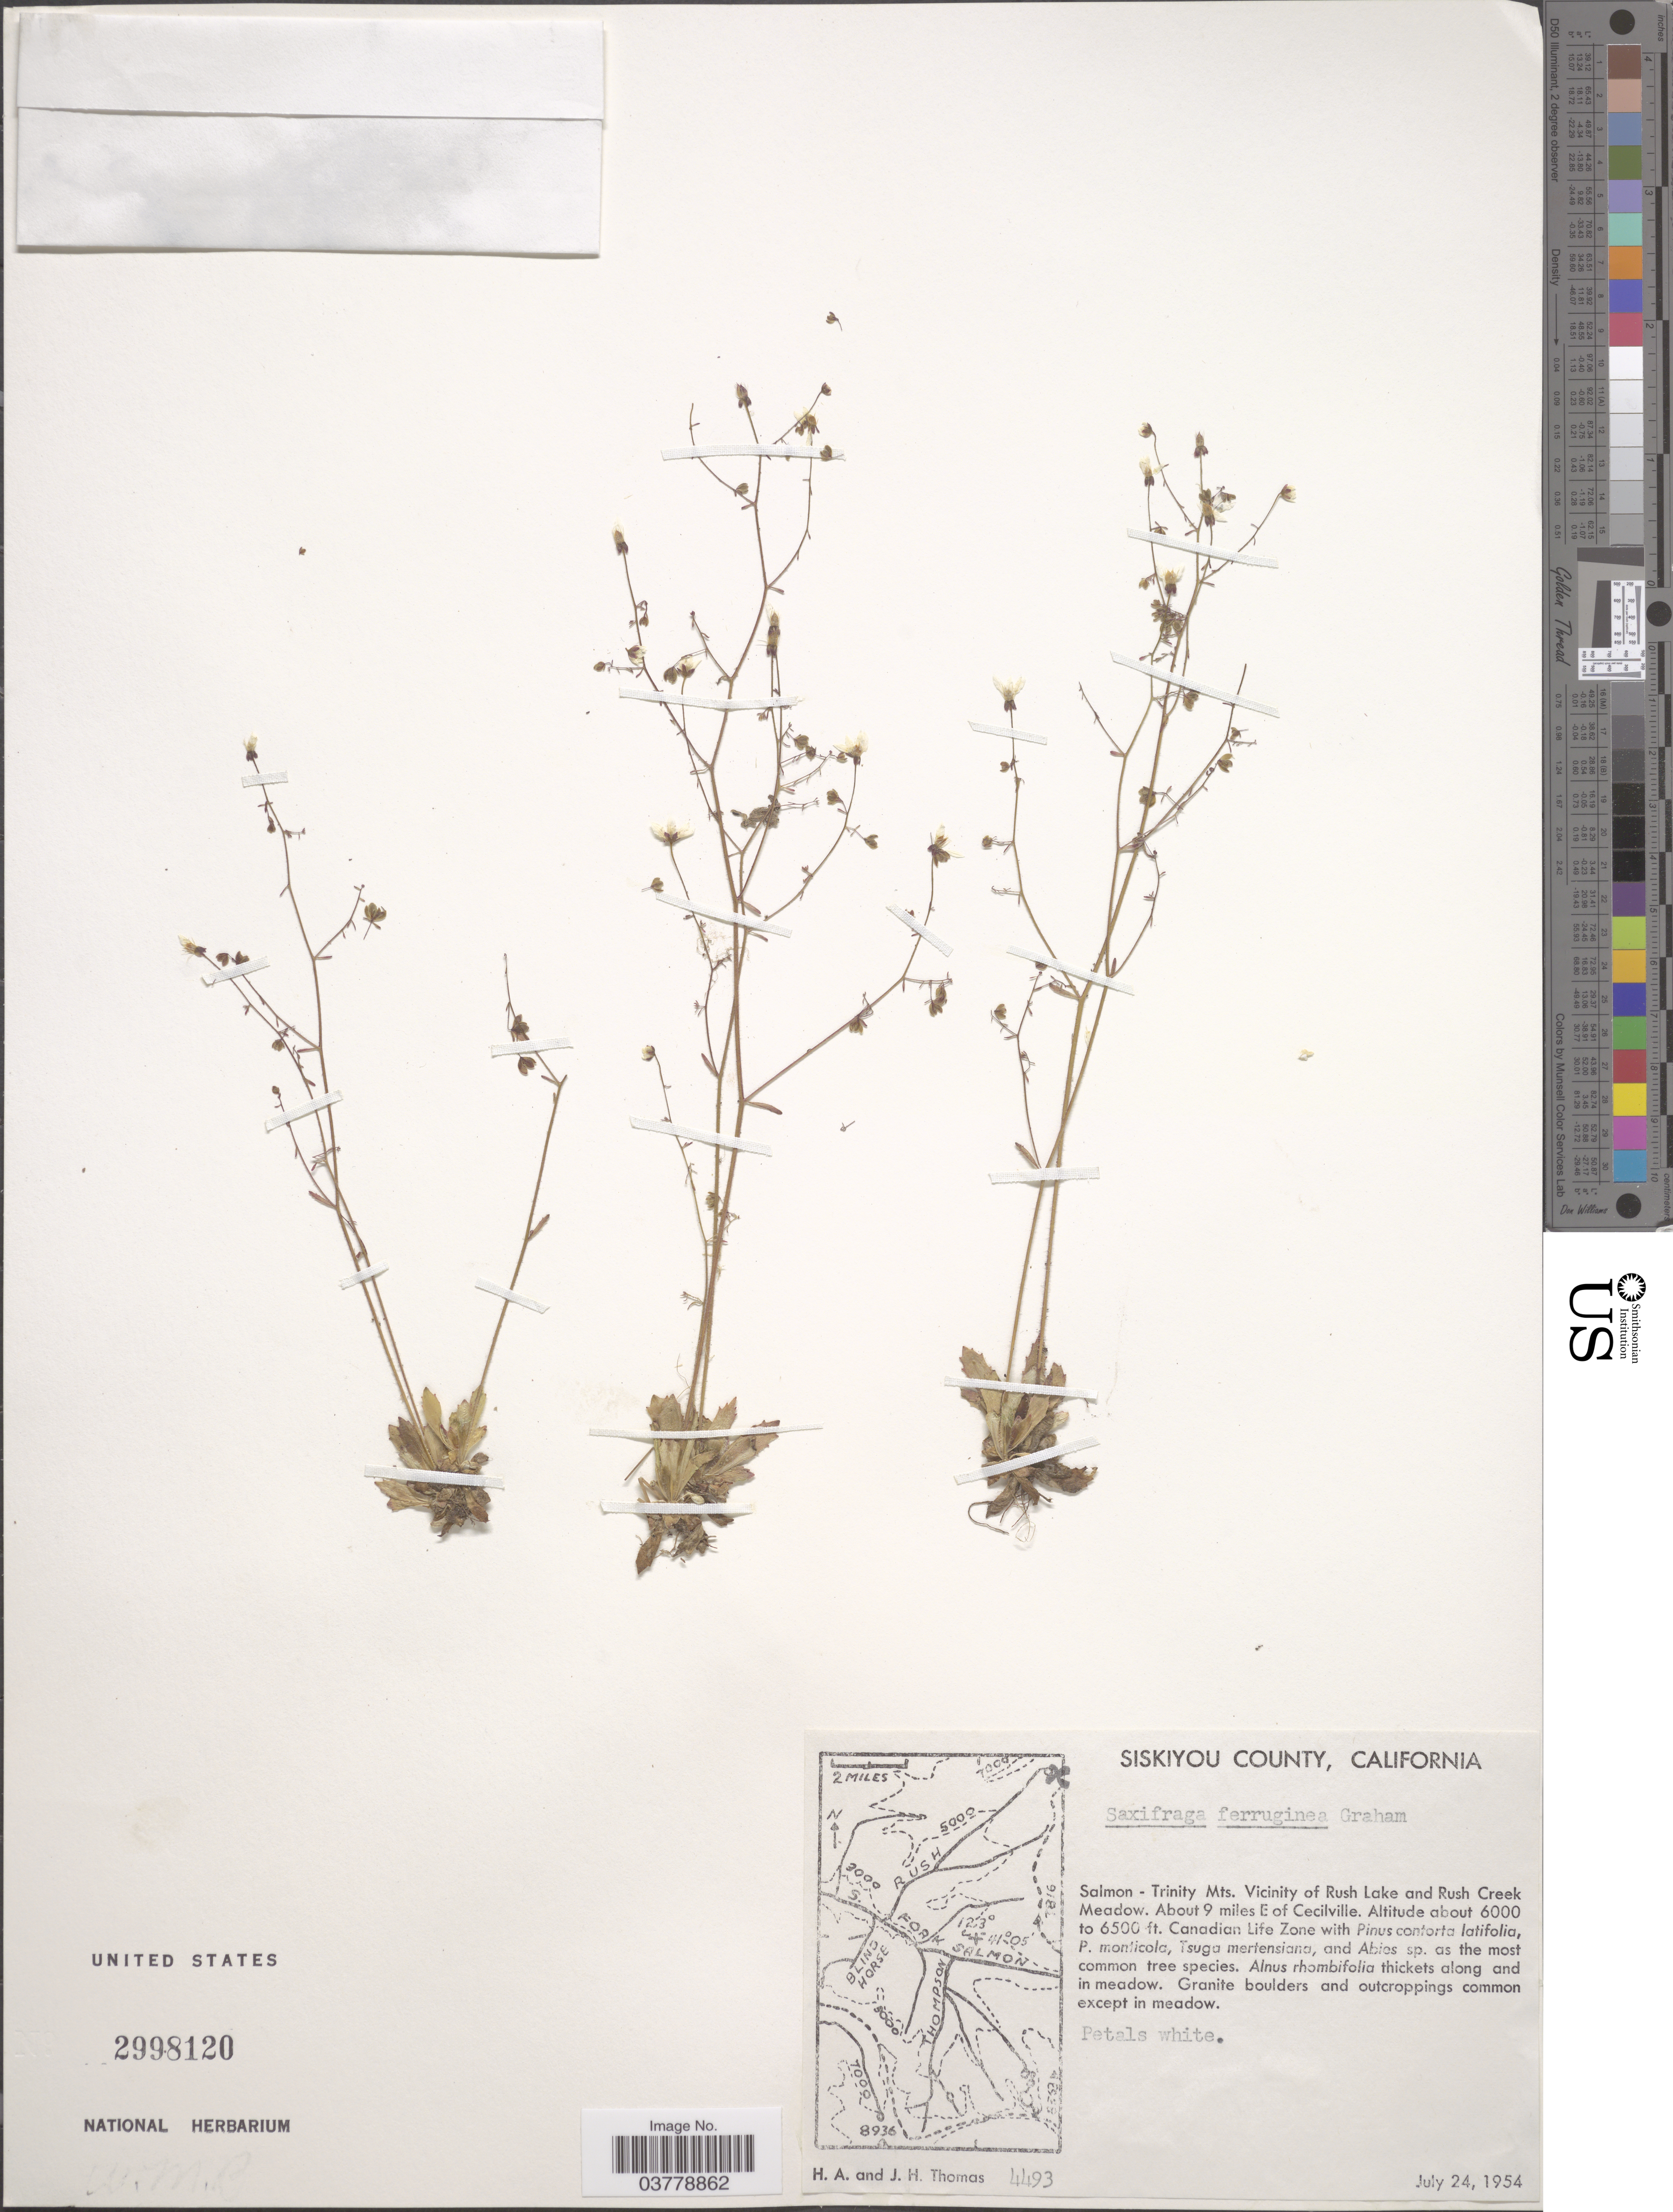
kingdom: Plantae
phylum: Tracheophyta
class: Magnoliopsida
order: Saxifragales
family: Saxifragaceae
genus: Micranthes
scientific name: Micranthes ferruginea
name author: (Graham) Brouillet & Gornall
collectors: H. Thomas & J. H. Thomas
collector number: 4493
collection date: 1954-07-24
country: United States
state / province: California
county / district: Siskiyou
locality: Siskiyou County. Salmon - Trinity Mts. Vicinity of Rush Lake and Rush Creek Meadow. About 9 miles E of Cecilville.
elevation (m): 1829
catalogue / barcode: US 2998120